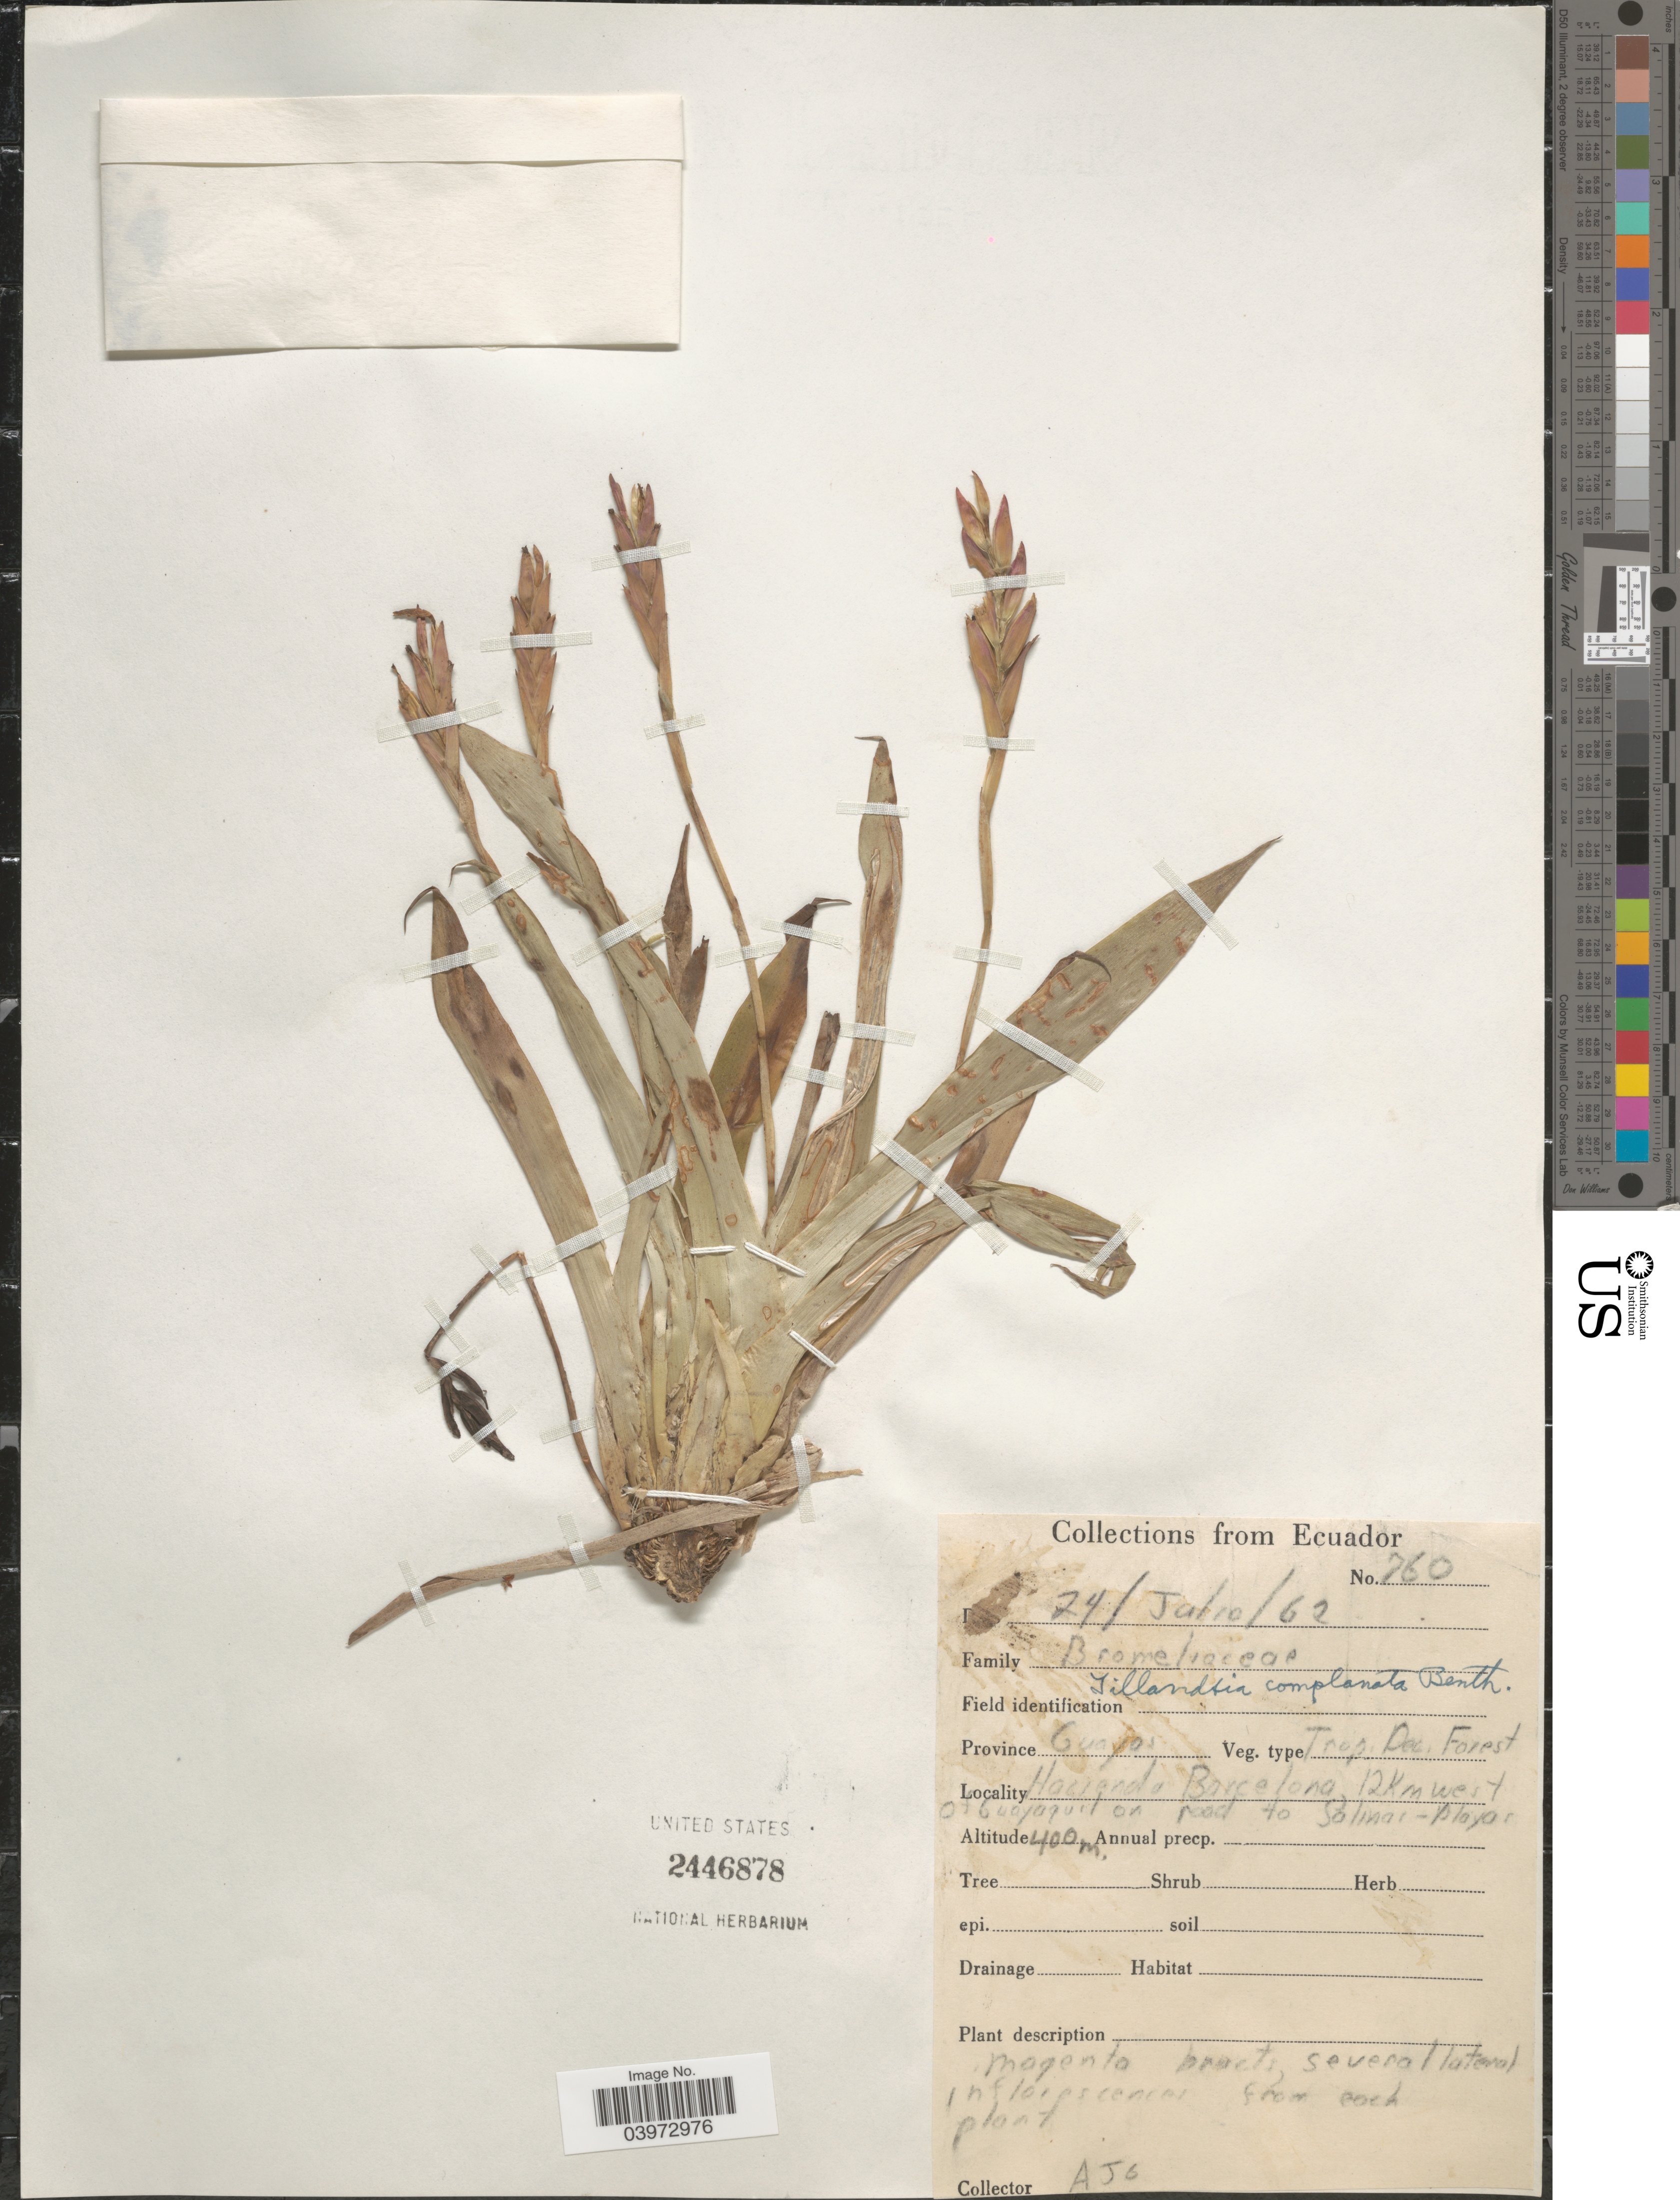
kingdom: Plantae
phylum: Tracheophyta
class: Liliopsida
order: Poales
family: Bromeliaceae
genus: Tillandsia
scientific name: Tillandsia complanata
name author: Benth.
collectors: A. J. G.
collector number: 760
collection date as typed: Transcribed d/m/y: 24/7/62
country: Ecuador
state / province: Guayas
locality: Province Guayas. Haciendo Barcelona, 12 km west of Guayaquil on road to Salinas-Playar.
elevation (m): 400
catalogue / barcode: US 2446878